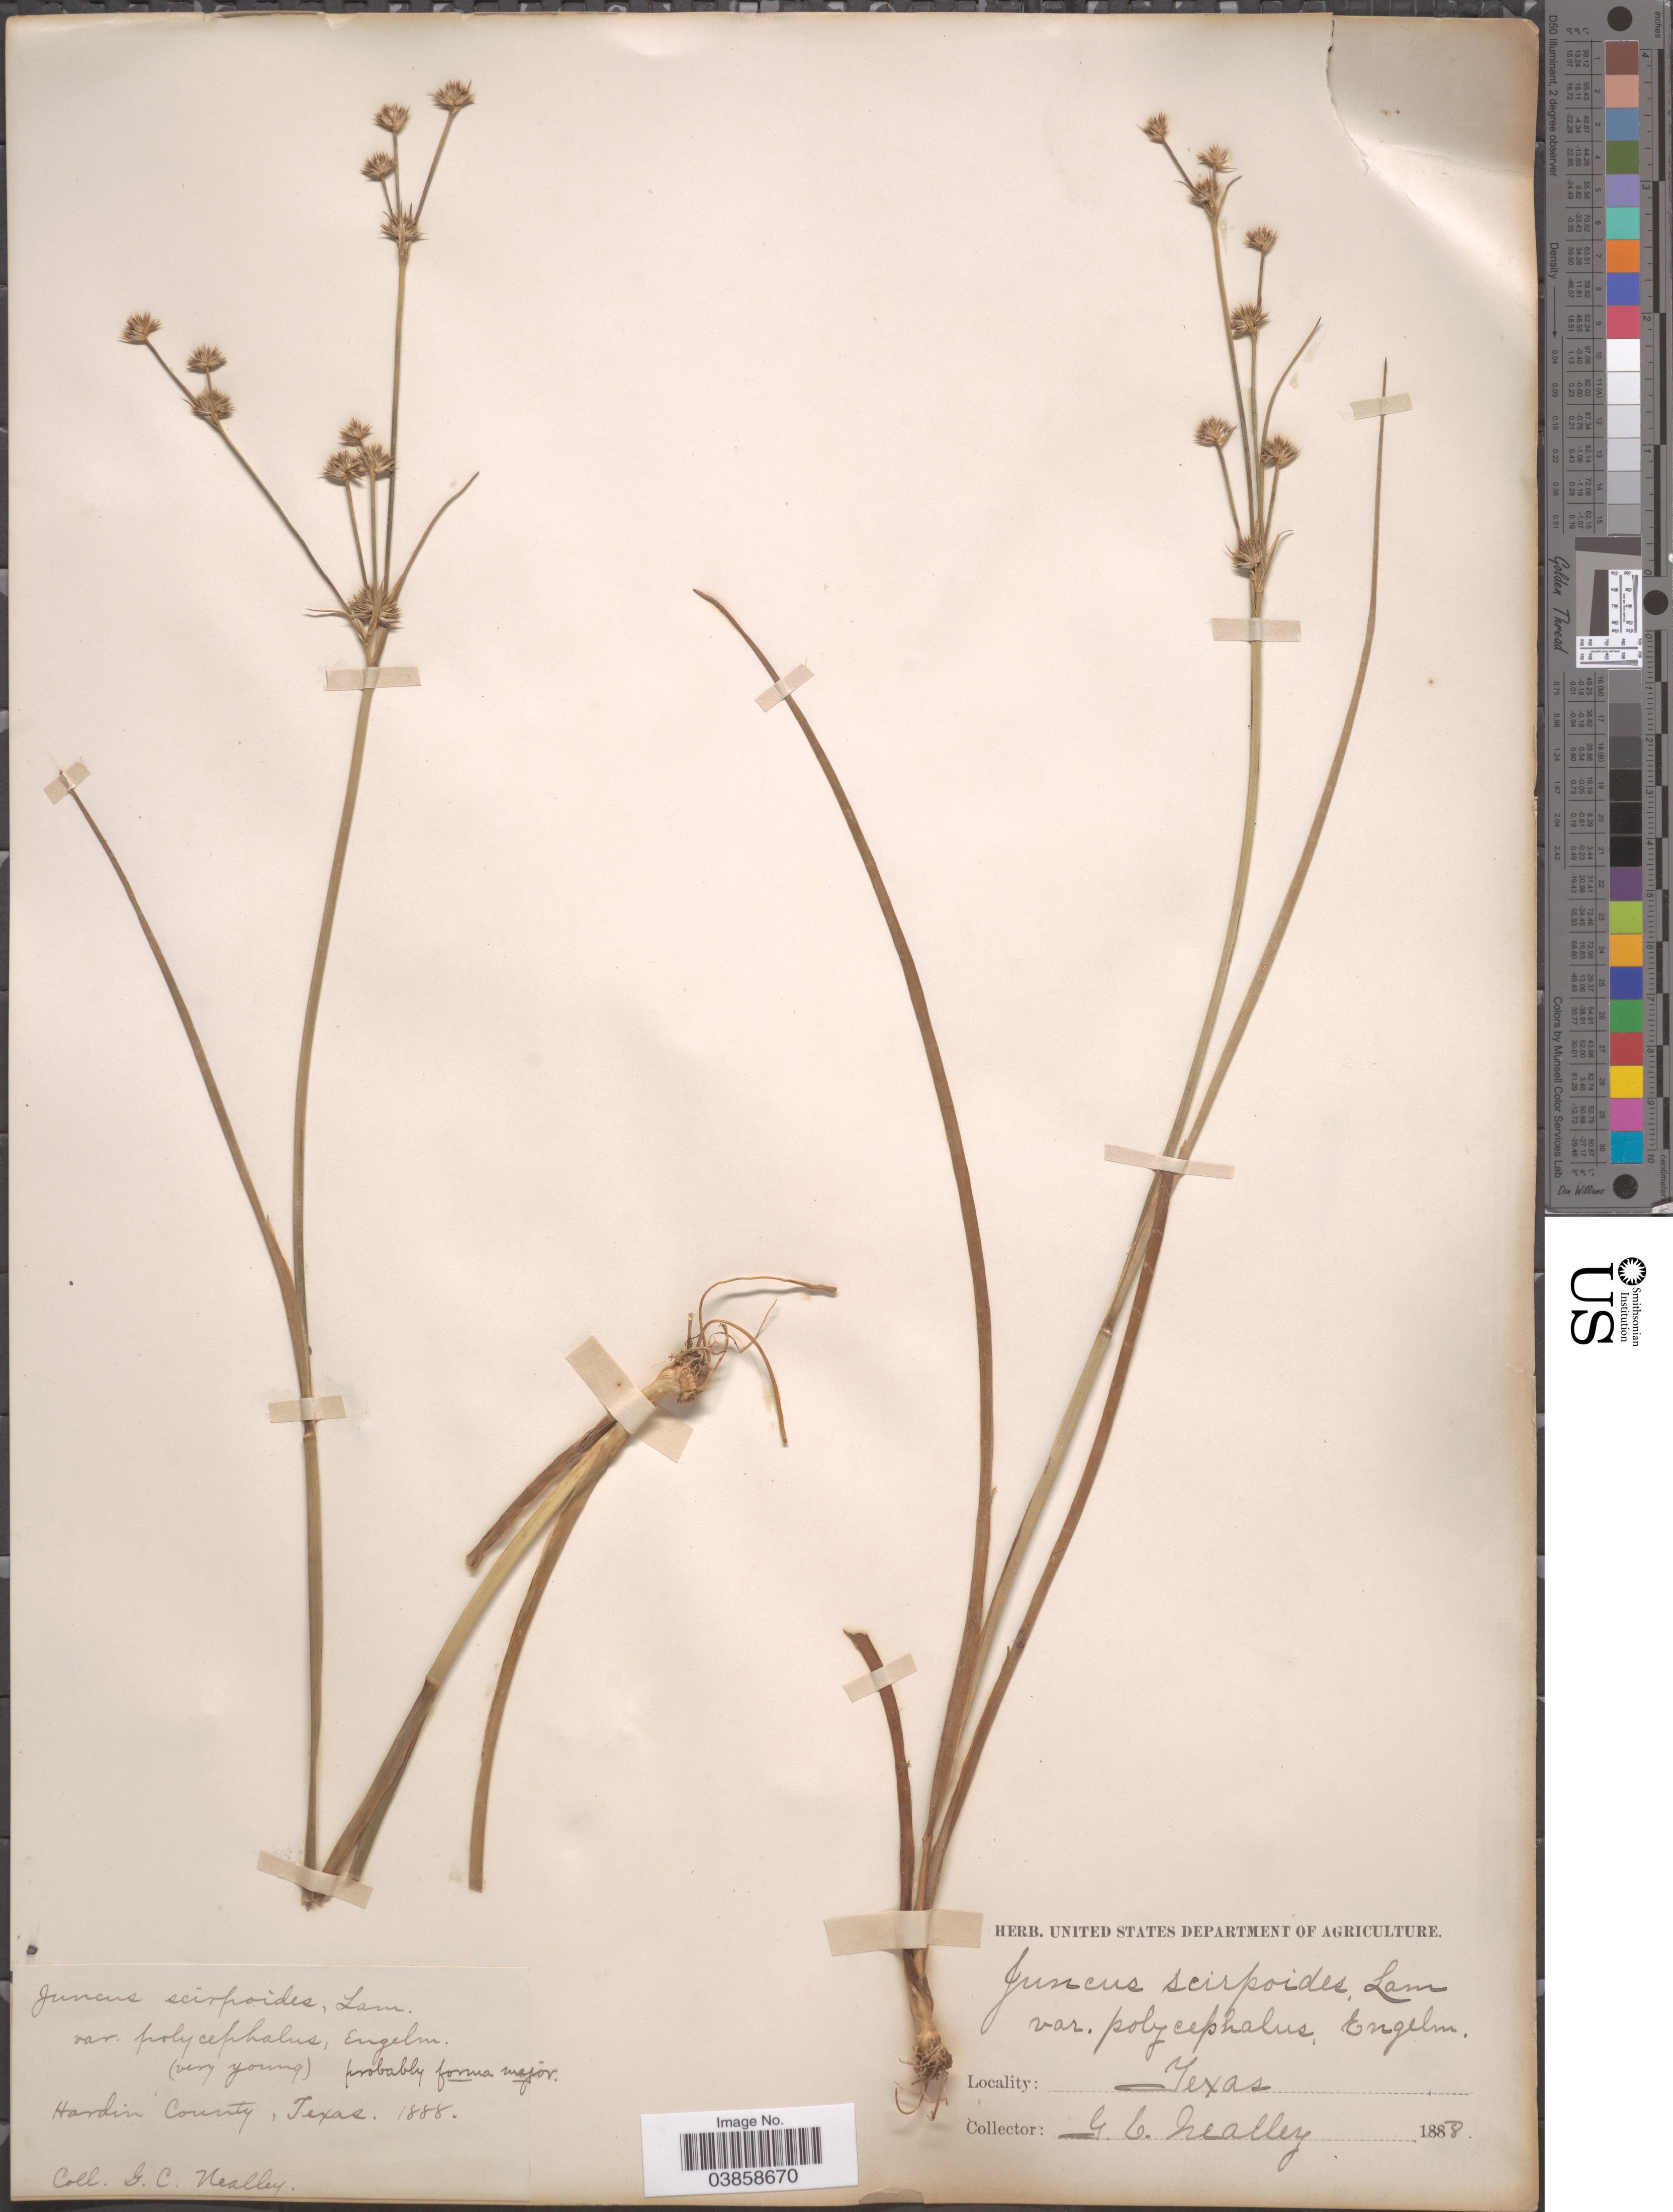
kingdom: Plantae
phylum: Tracheophyta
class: Liliopsida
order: Poales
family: Juncaceae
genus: Juncus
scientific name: Juncus validus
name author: Coville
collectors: G. C. Nealley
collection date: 1888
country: United States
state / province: Texas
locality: Hardin City.